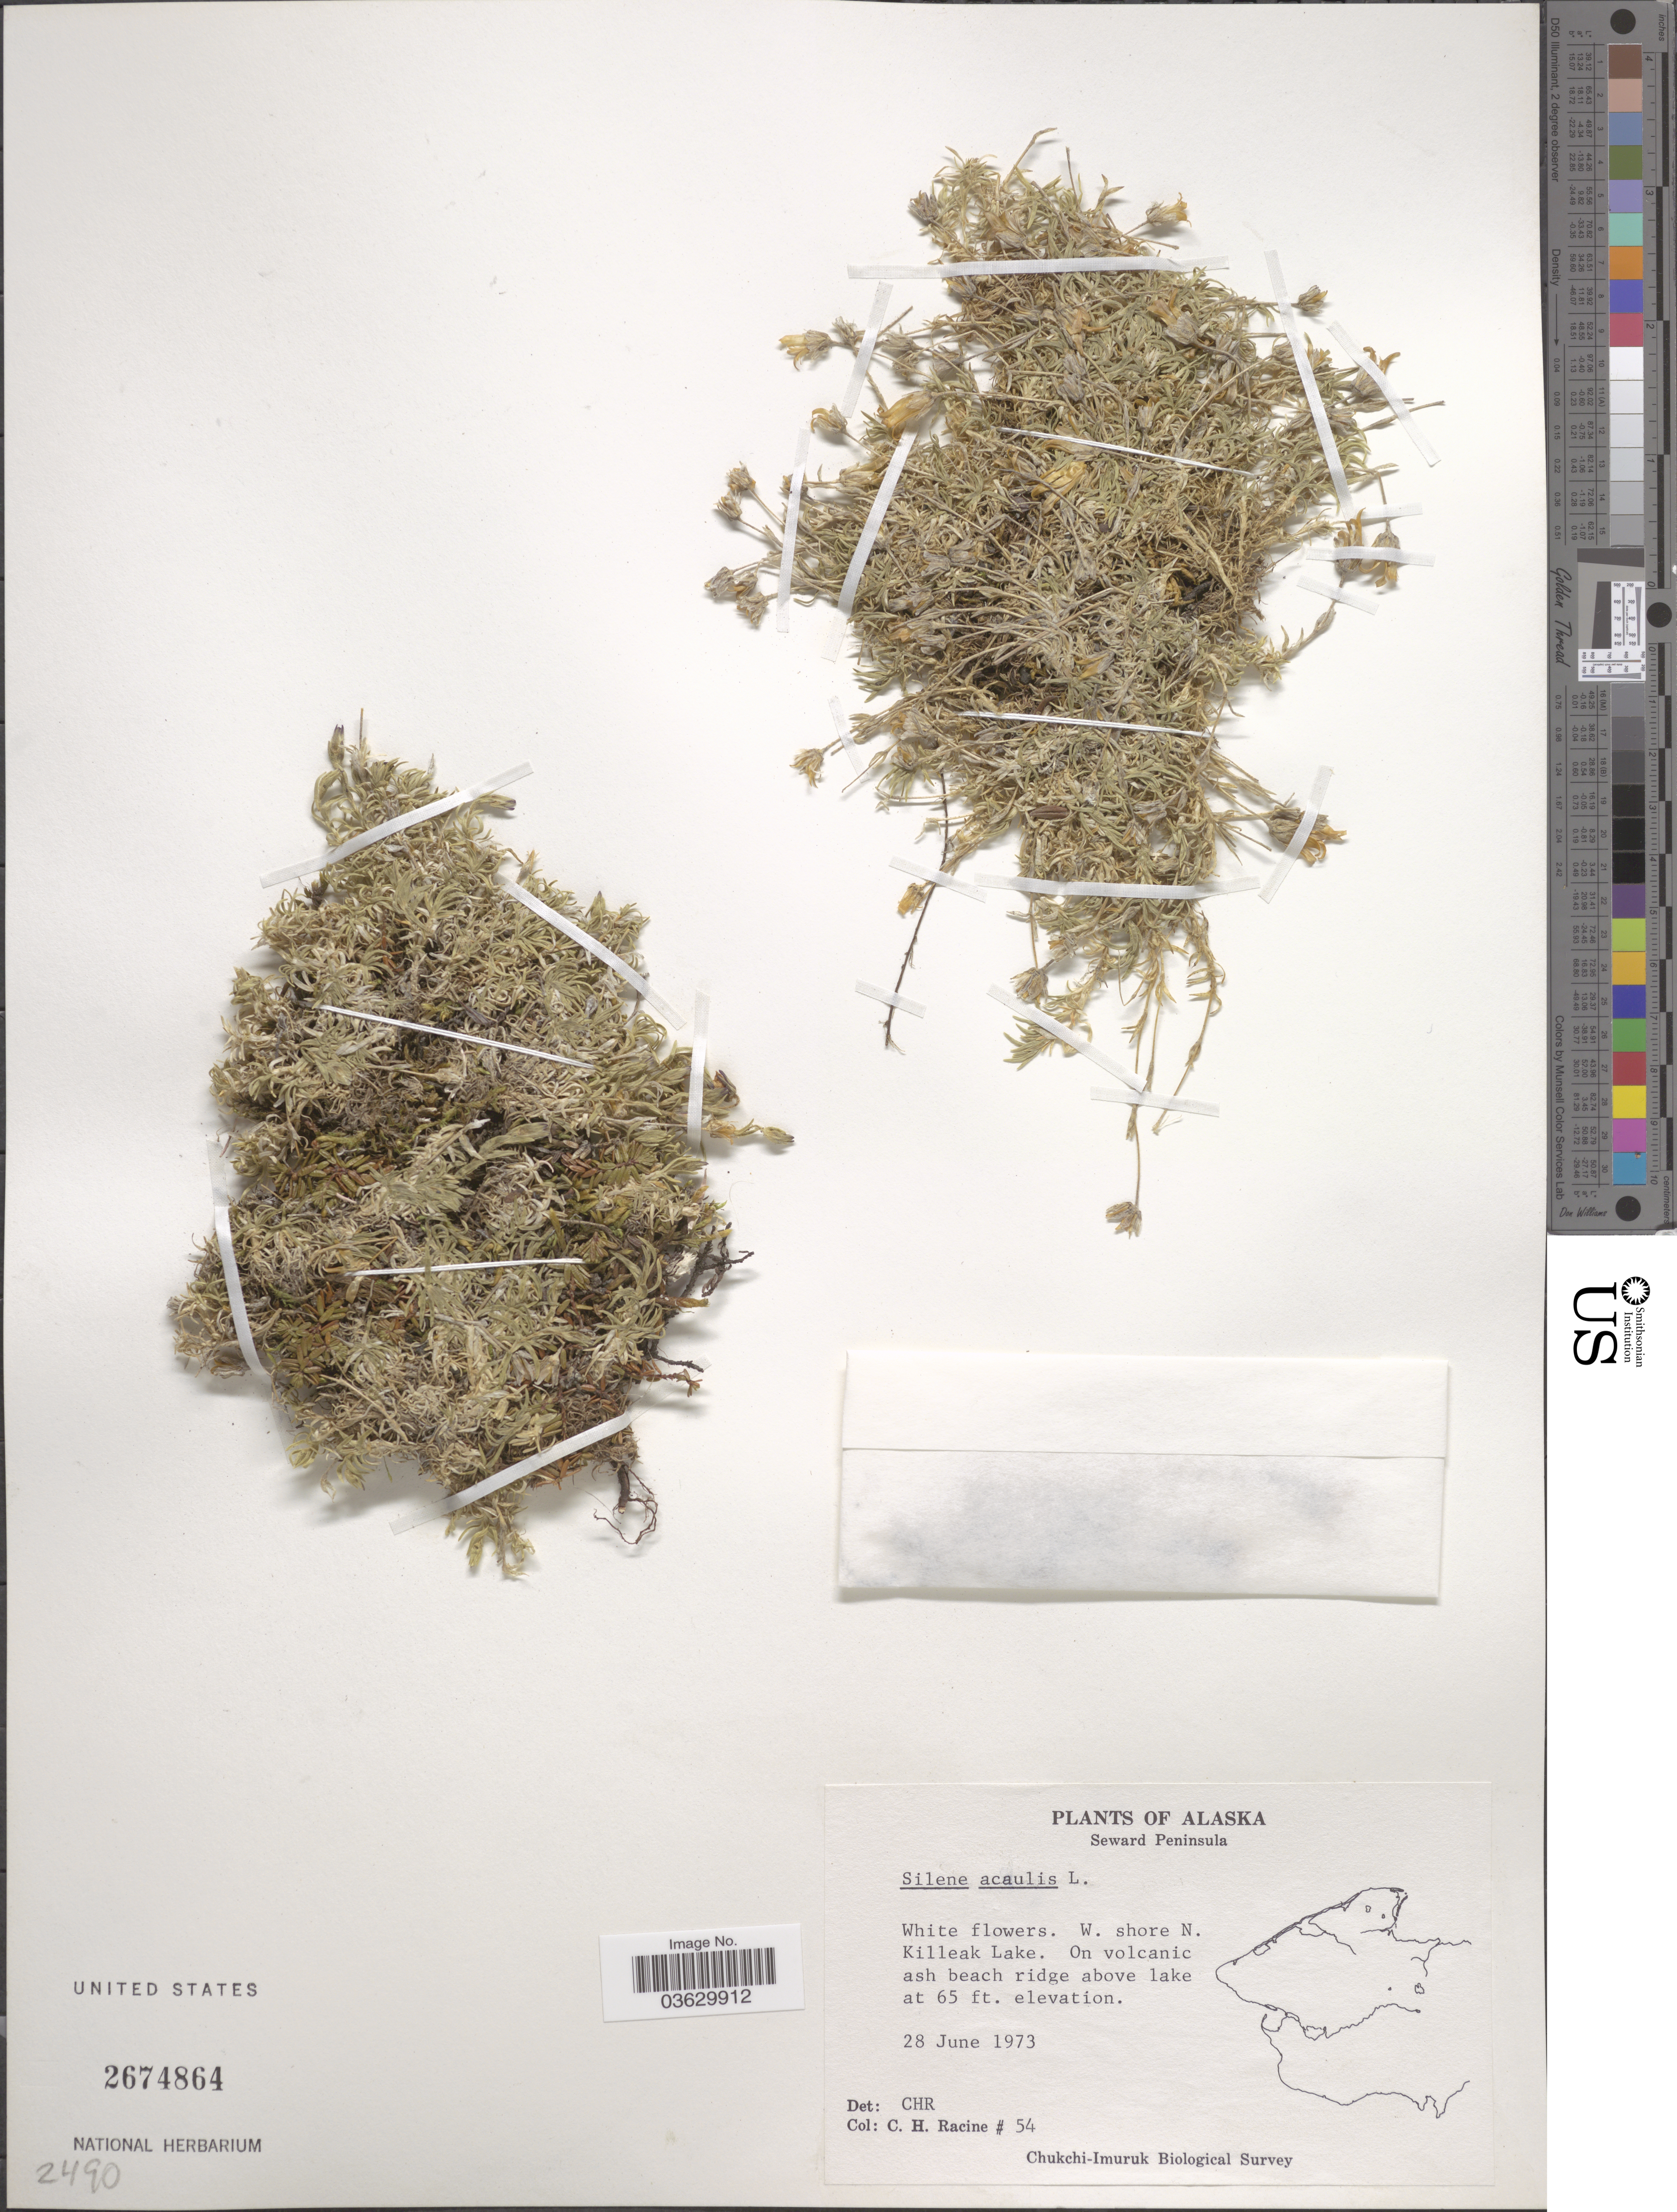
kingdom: Plantae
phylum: Tracheophyta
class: Magnoliopsida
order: Caryophyllales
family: Caryophyllaceae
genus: Silene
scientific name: Silene acaulis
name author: (L.) Jacq.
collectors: C. Racine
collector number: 54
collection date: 1973-06-28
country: United States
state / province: Alaska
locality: Seward Peninsula. W. shore N. Killeak Lake. On volcanic ash beach ridg above lake.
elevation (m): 20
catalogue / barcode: US 2674864